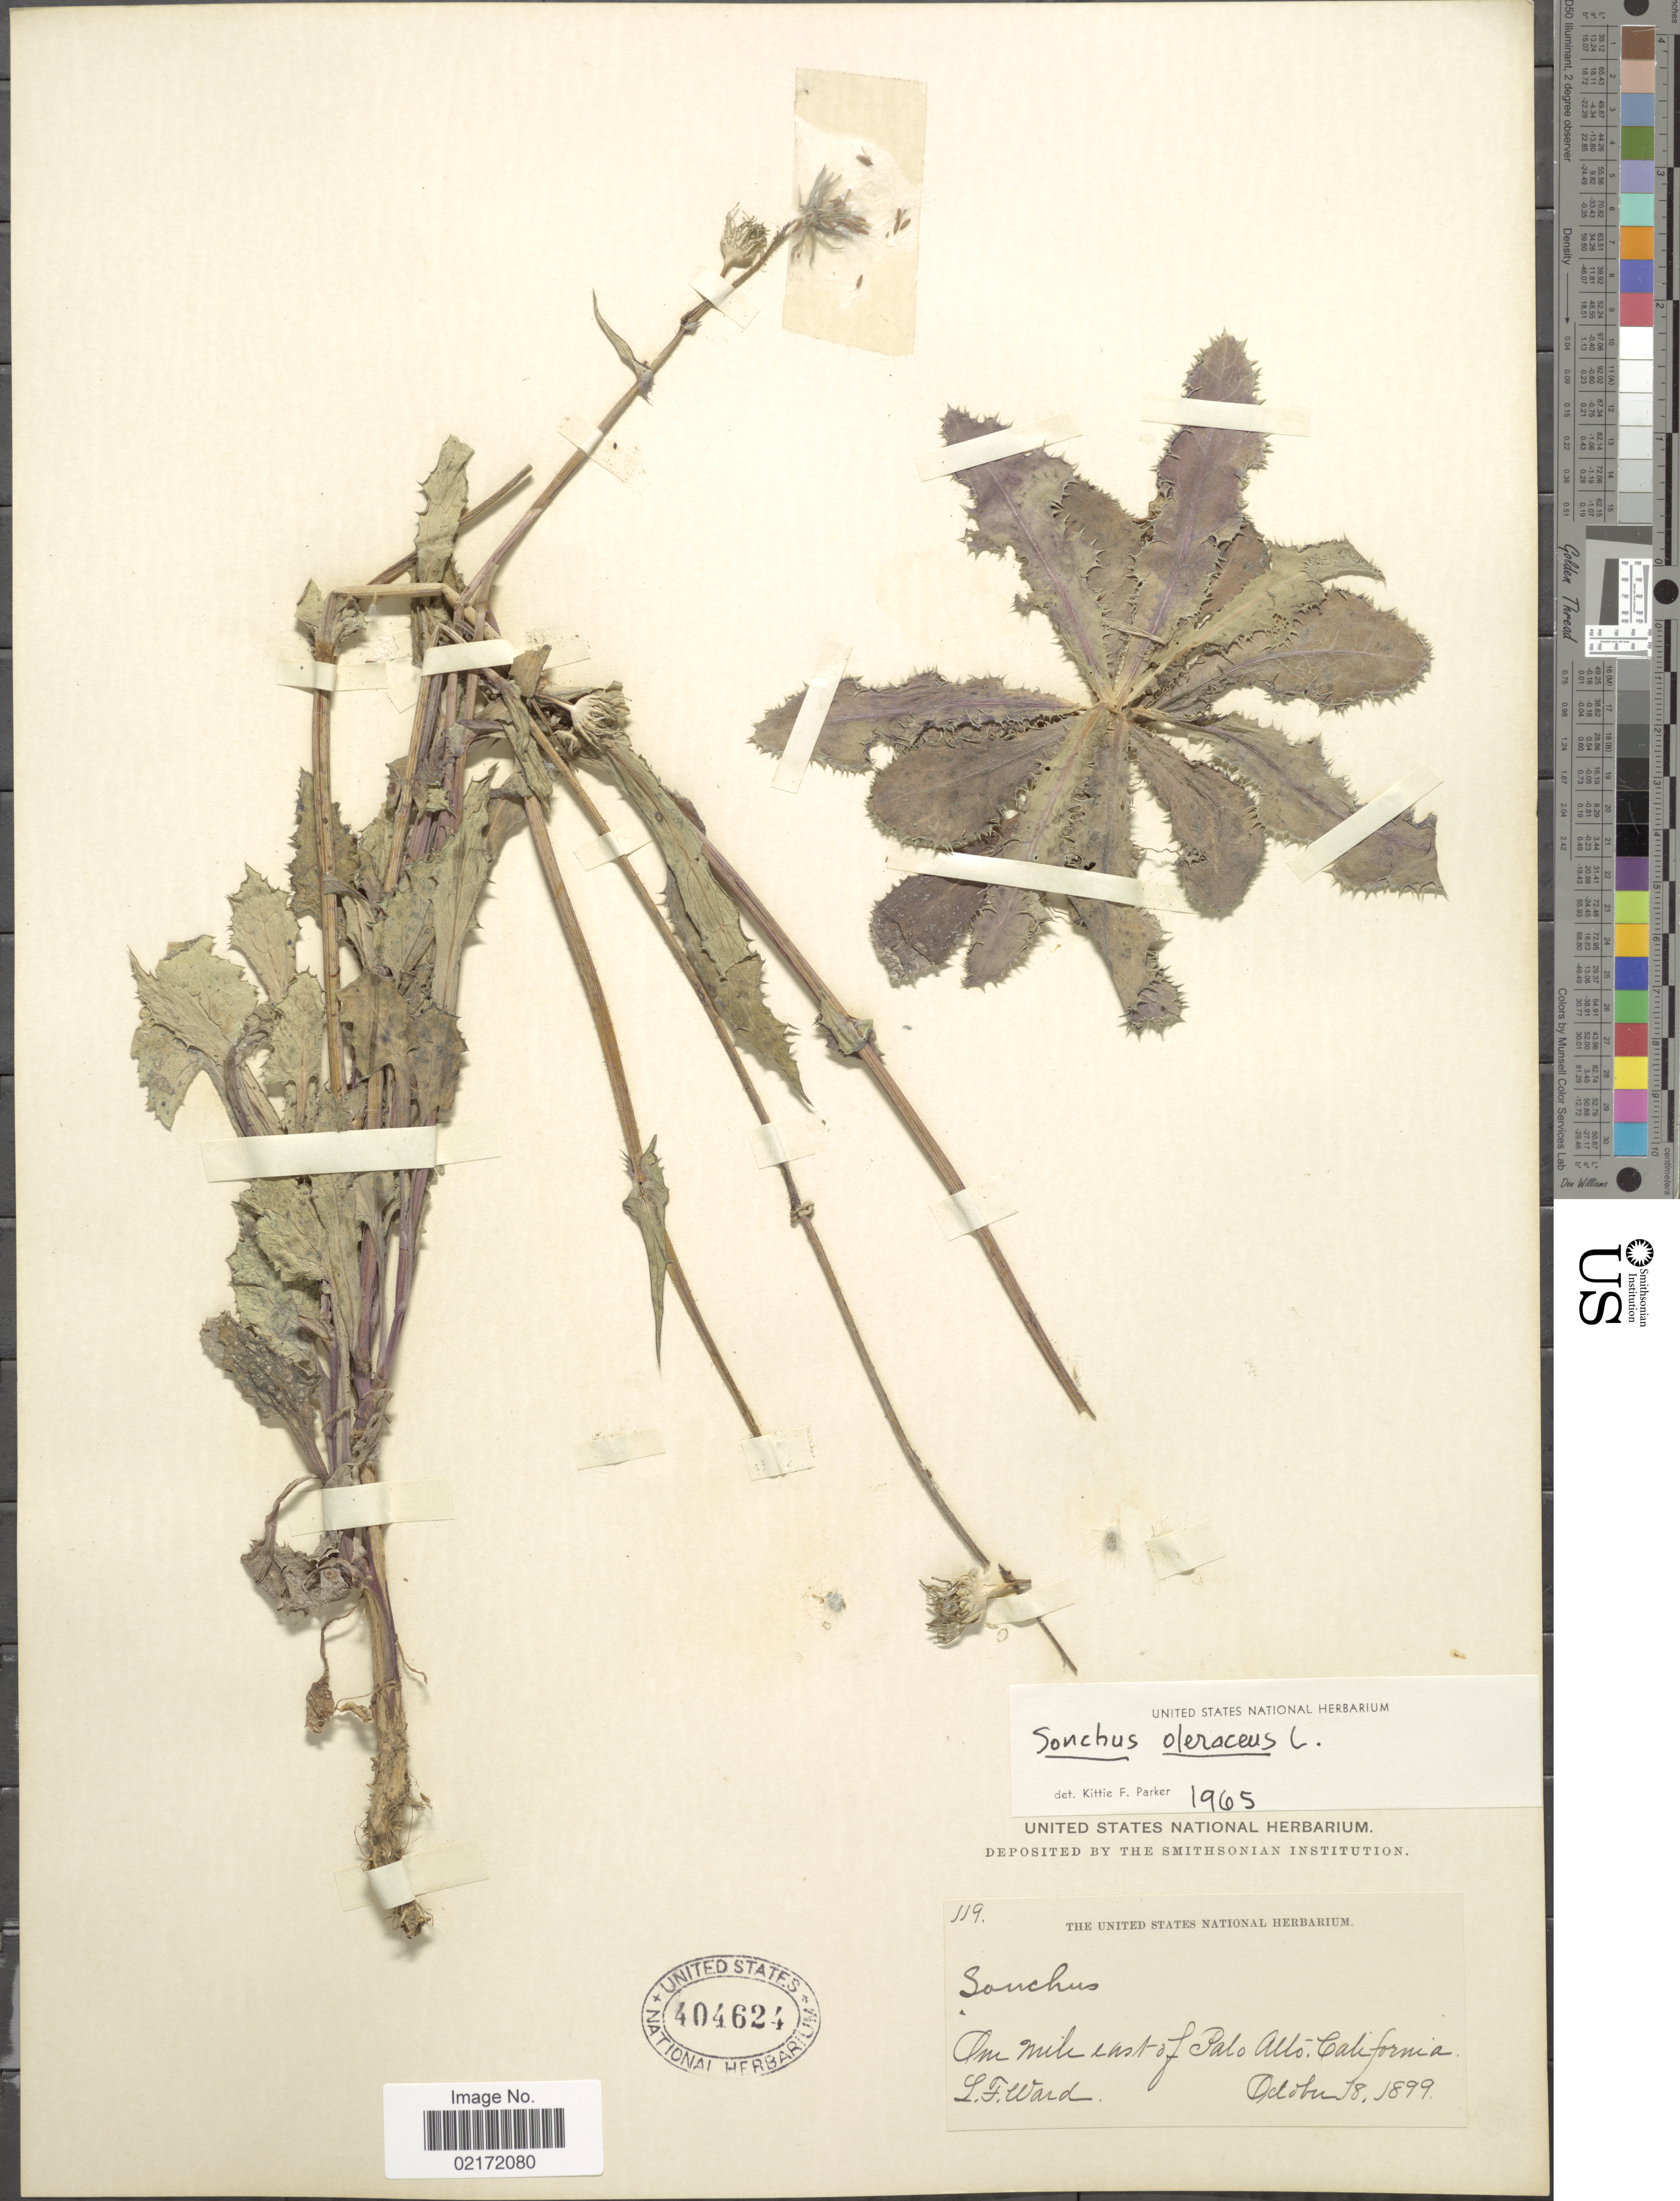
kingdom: Plantae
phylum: Tracheophyta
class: Magnoliopsida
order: Asterales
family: Asteraceae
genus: Sonchus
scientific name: Sonchus oleraceus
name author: L.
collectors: L. Ward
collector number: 119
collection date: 1899-10-08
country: United States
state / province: California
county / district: Santa Clara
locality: One mile east of Palo Alto, California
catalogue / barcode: US 404624